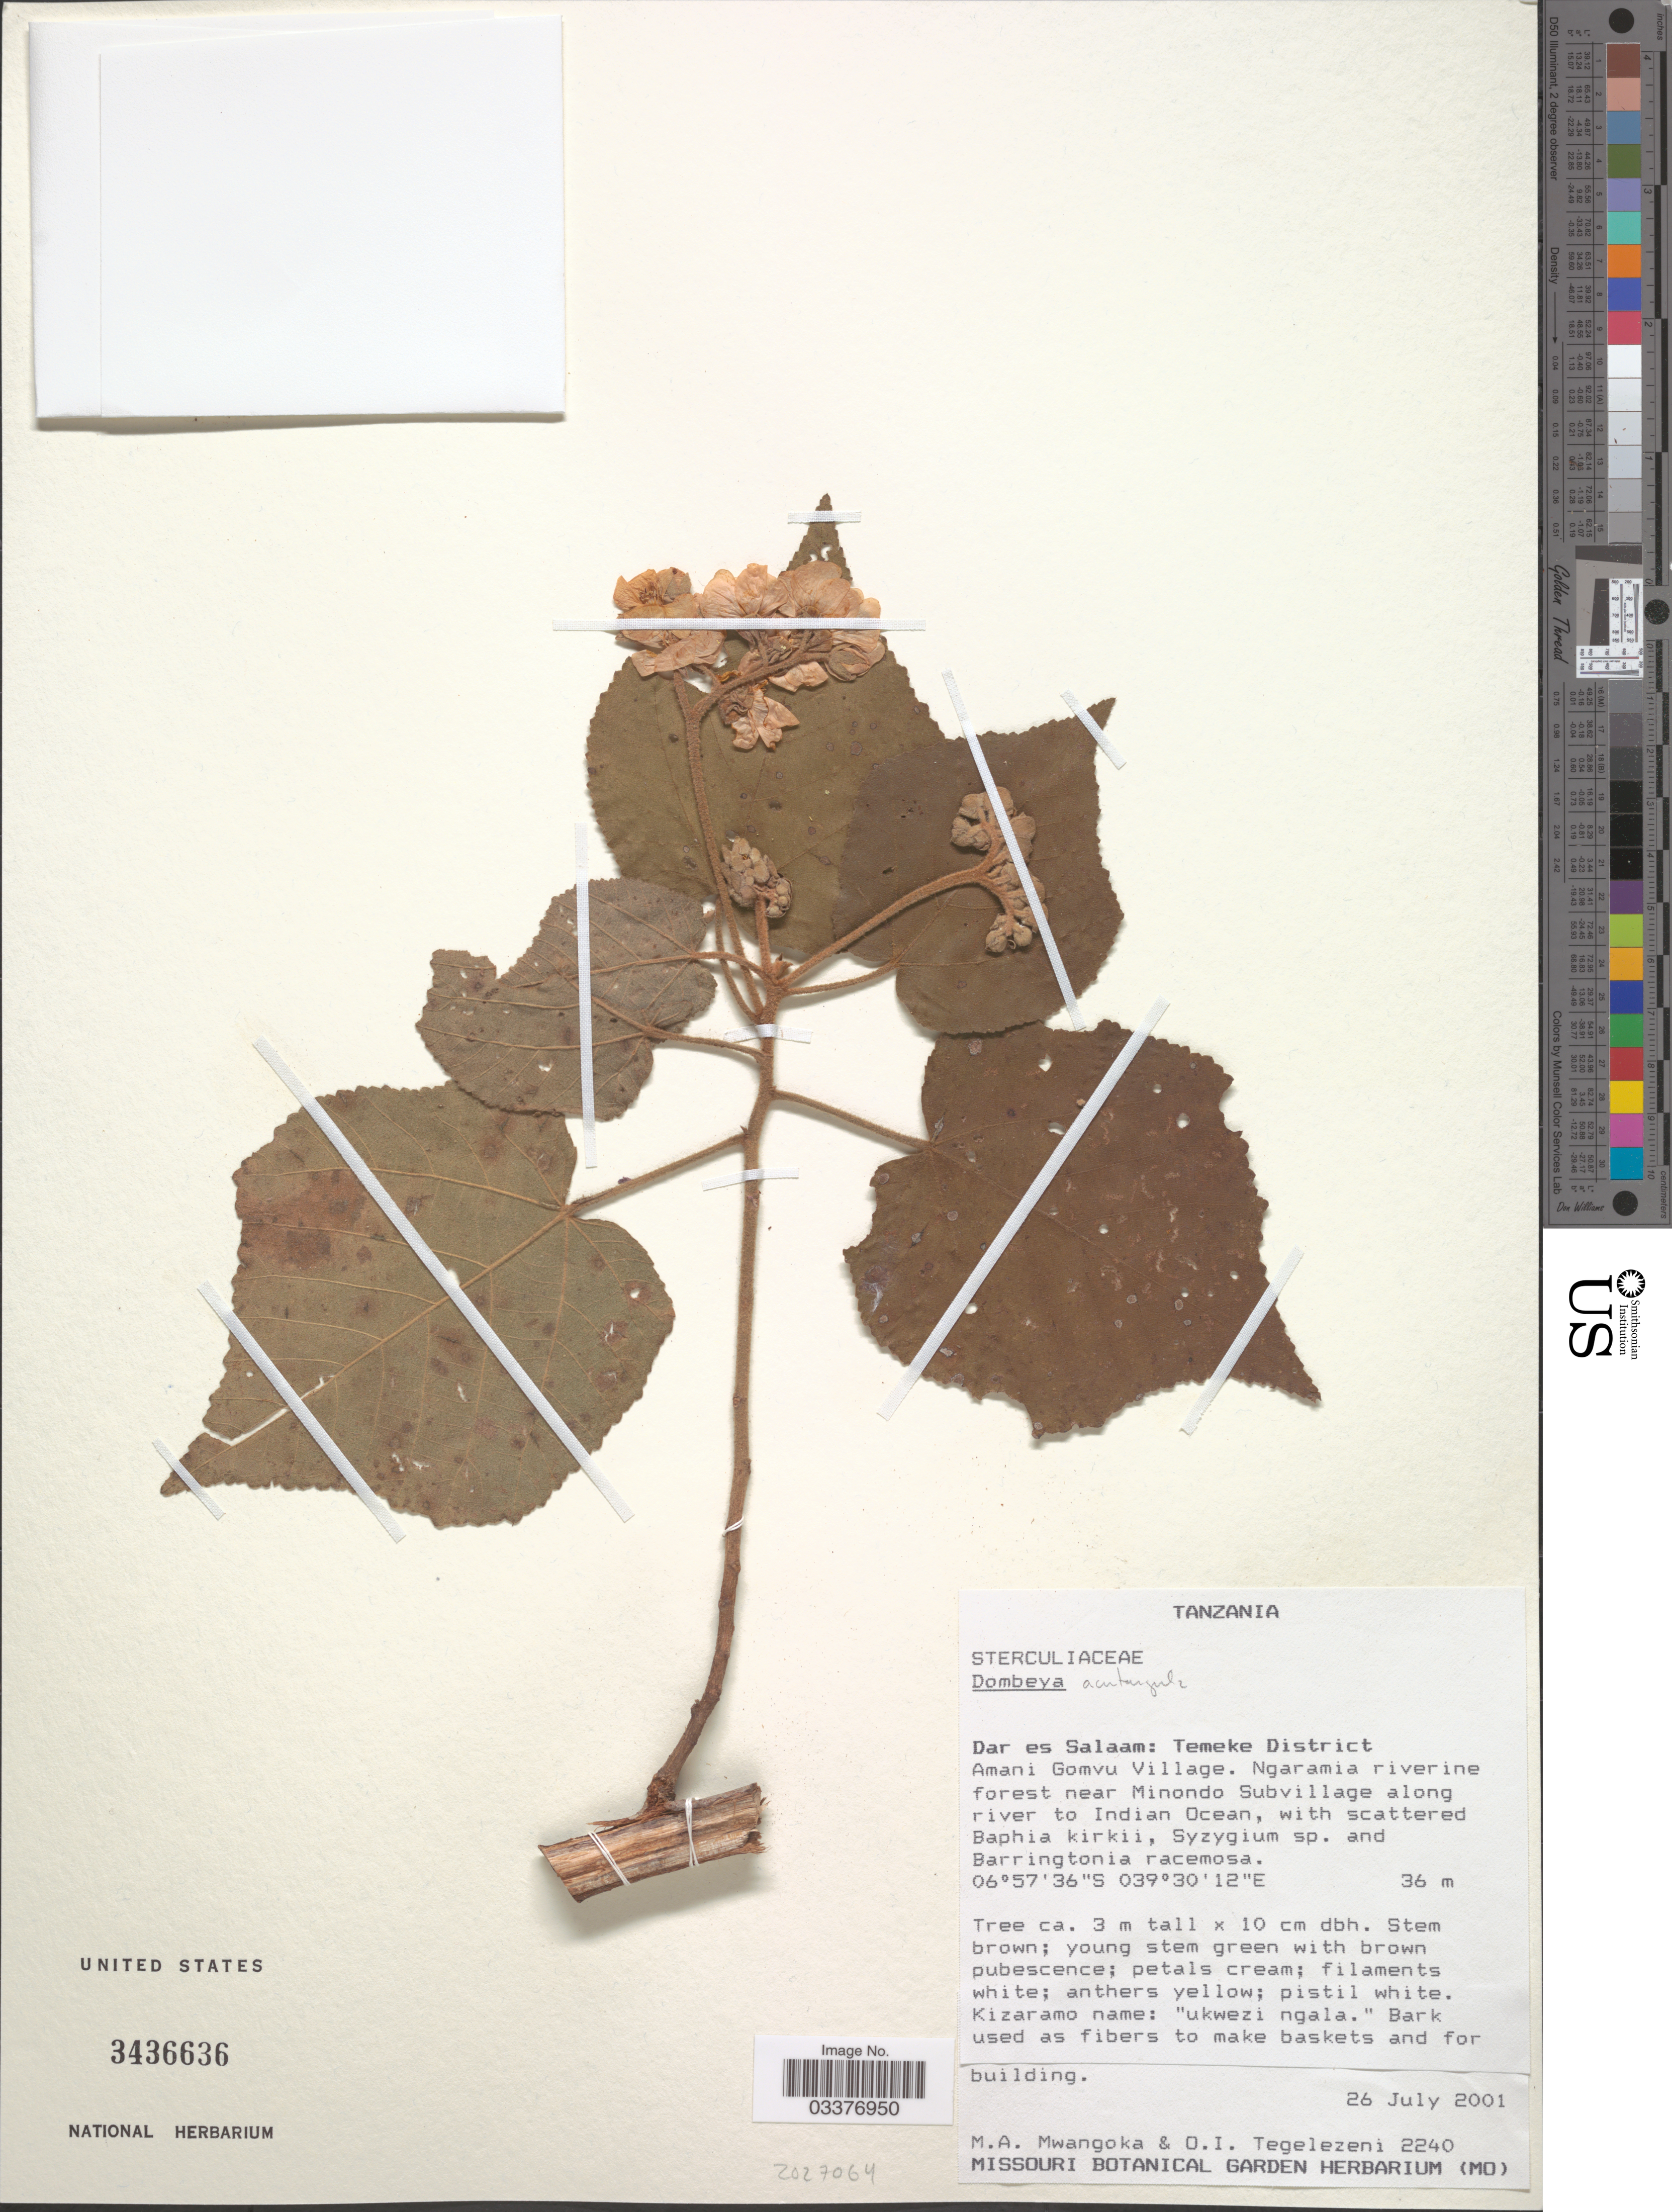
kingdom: Plantae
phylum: Tracheophyta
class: Magnoliopsida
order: Malvales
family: Malvaceae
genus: Dombeya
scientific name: Dombeya cincinnata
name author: K. Schum.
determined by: Jourdain-Fievet, L.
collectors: M. A. Mwangoka & O. Tegelezeni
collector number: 2240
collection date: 2001-07-26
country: Tanzania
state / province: Dar es Salaam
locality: Temeke District, Amani Gomvu Village. Ngaramia riverine forest near Minondo Subvillage along river to Indian Ocean.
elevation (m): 36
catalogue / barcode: US 3436636